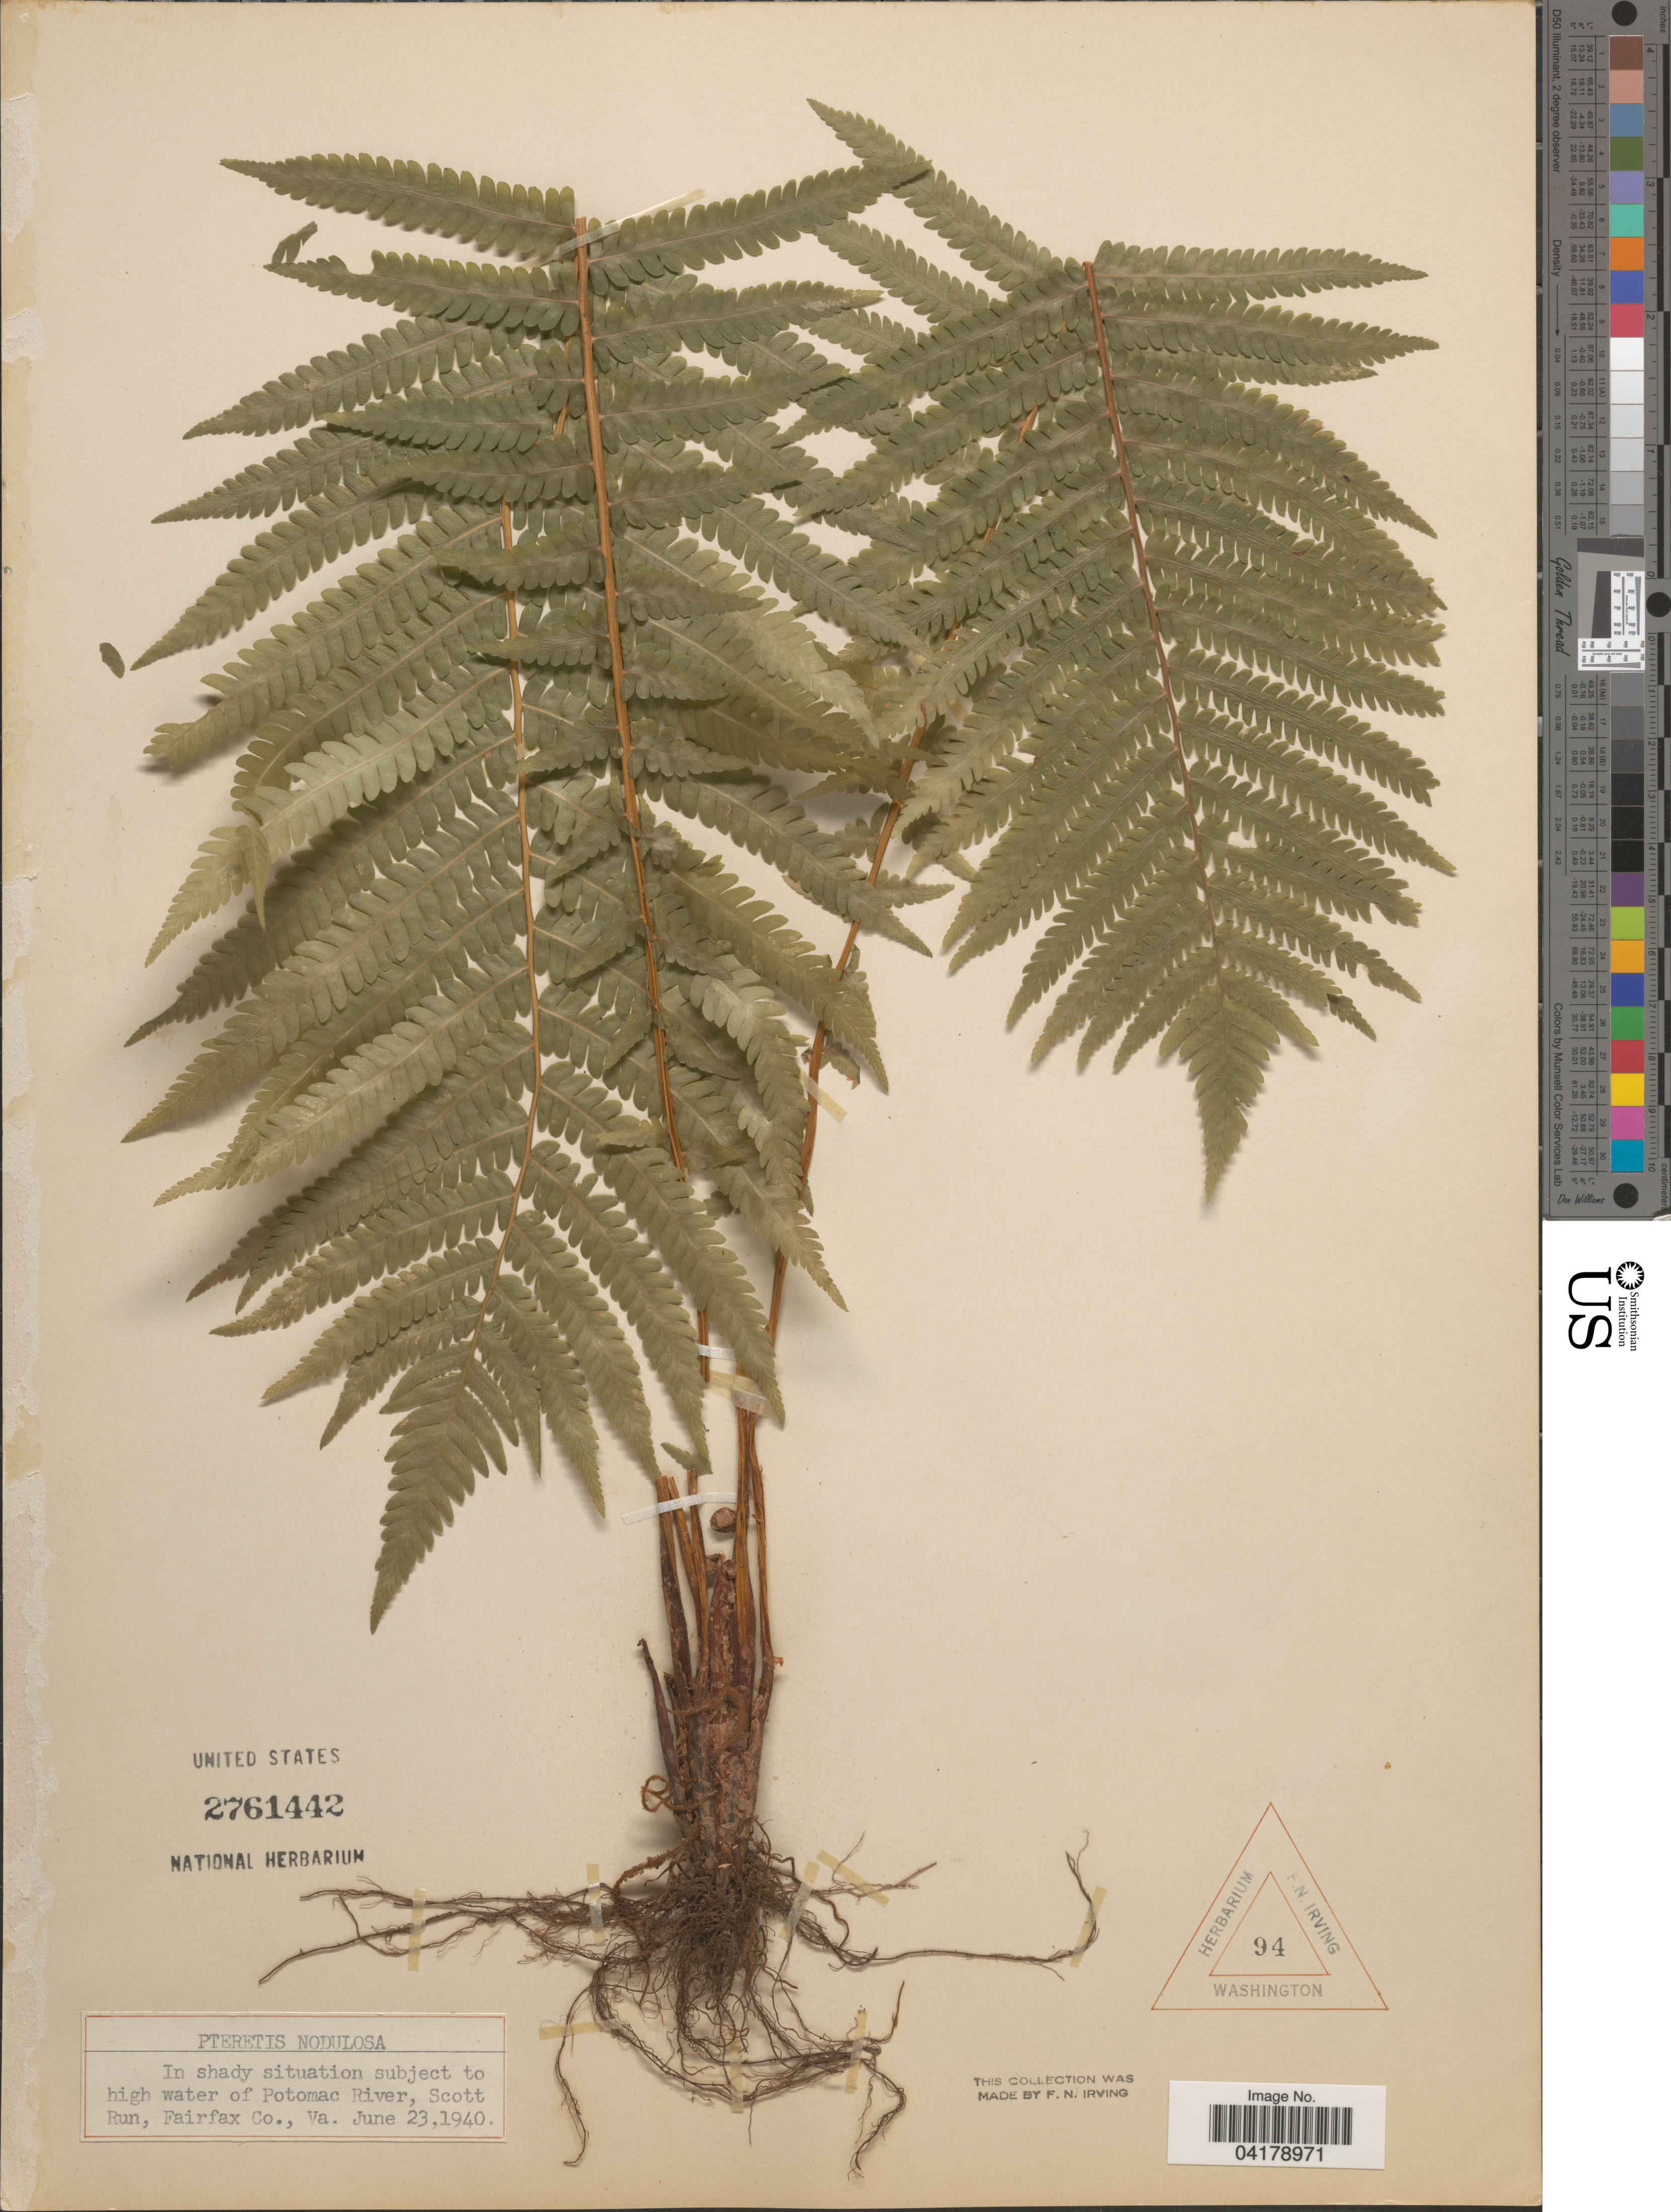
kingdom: Plantae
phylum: Tracheophyta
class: Polypodiopsida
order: Polypodiales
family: Onocleaceae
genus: Matteuccia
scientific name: Matteuccia struthiopteris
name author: (L.) Tod.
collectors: F. Irving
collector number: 94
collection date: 1940-06-23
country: United States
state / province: Virginia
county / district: Fairfax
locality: In shady situation subject to high water of Potomac River, Scott Run, Fairfax Co.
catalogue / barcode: US 2761442